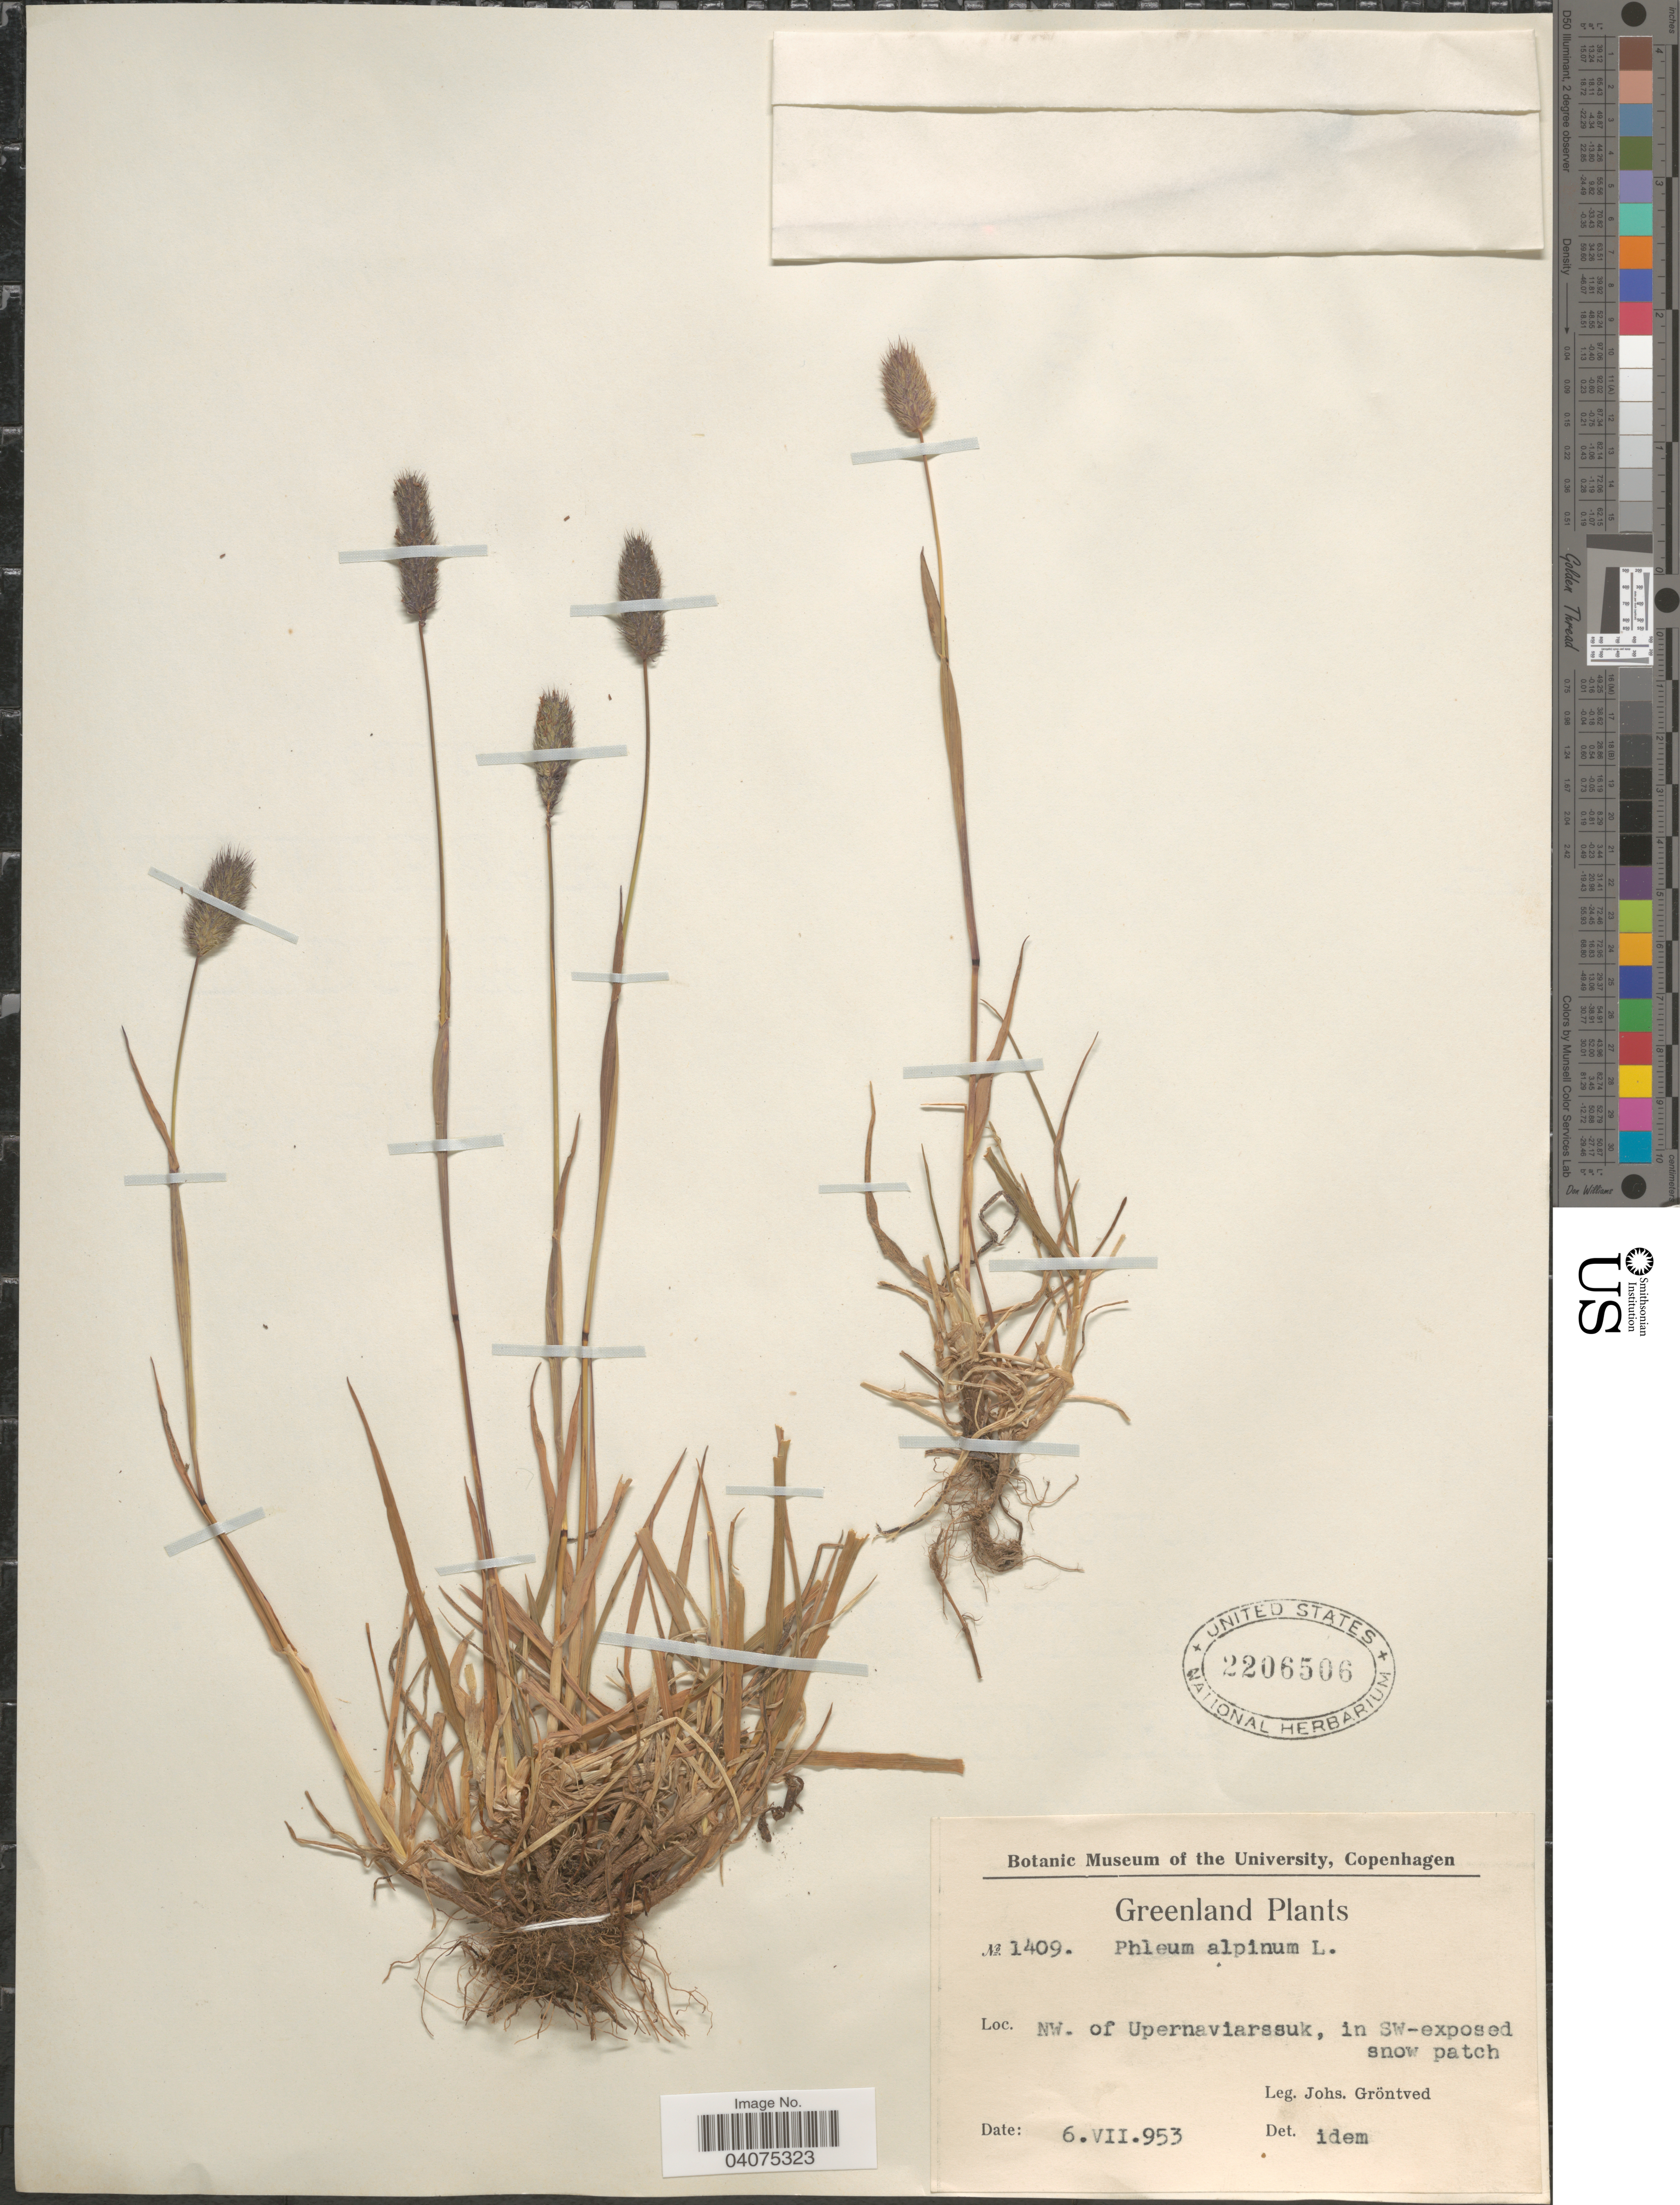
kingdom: Plantae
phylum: Tracheophyta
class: Liliopsida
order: Poales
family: Poaceae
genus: Phleum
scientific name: Phleum alpinum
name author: L.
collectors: J. Grøntved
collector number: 1409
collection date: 1953-07-06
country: Greenland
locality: NW. of Upernaviarssuk, in SW-exposed snow patch.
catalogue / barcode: US 2206506